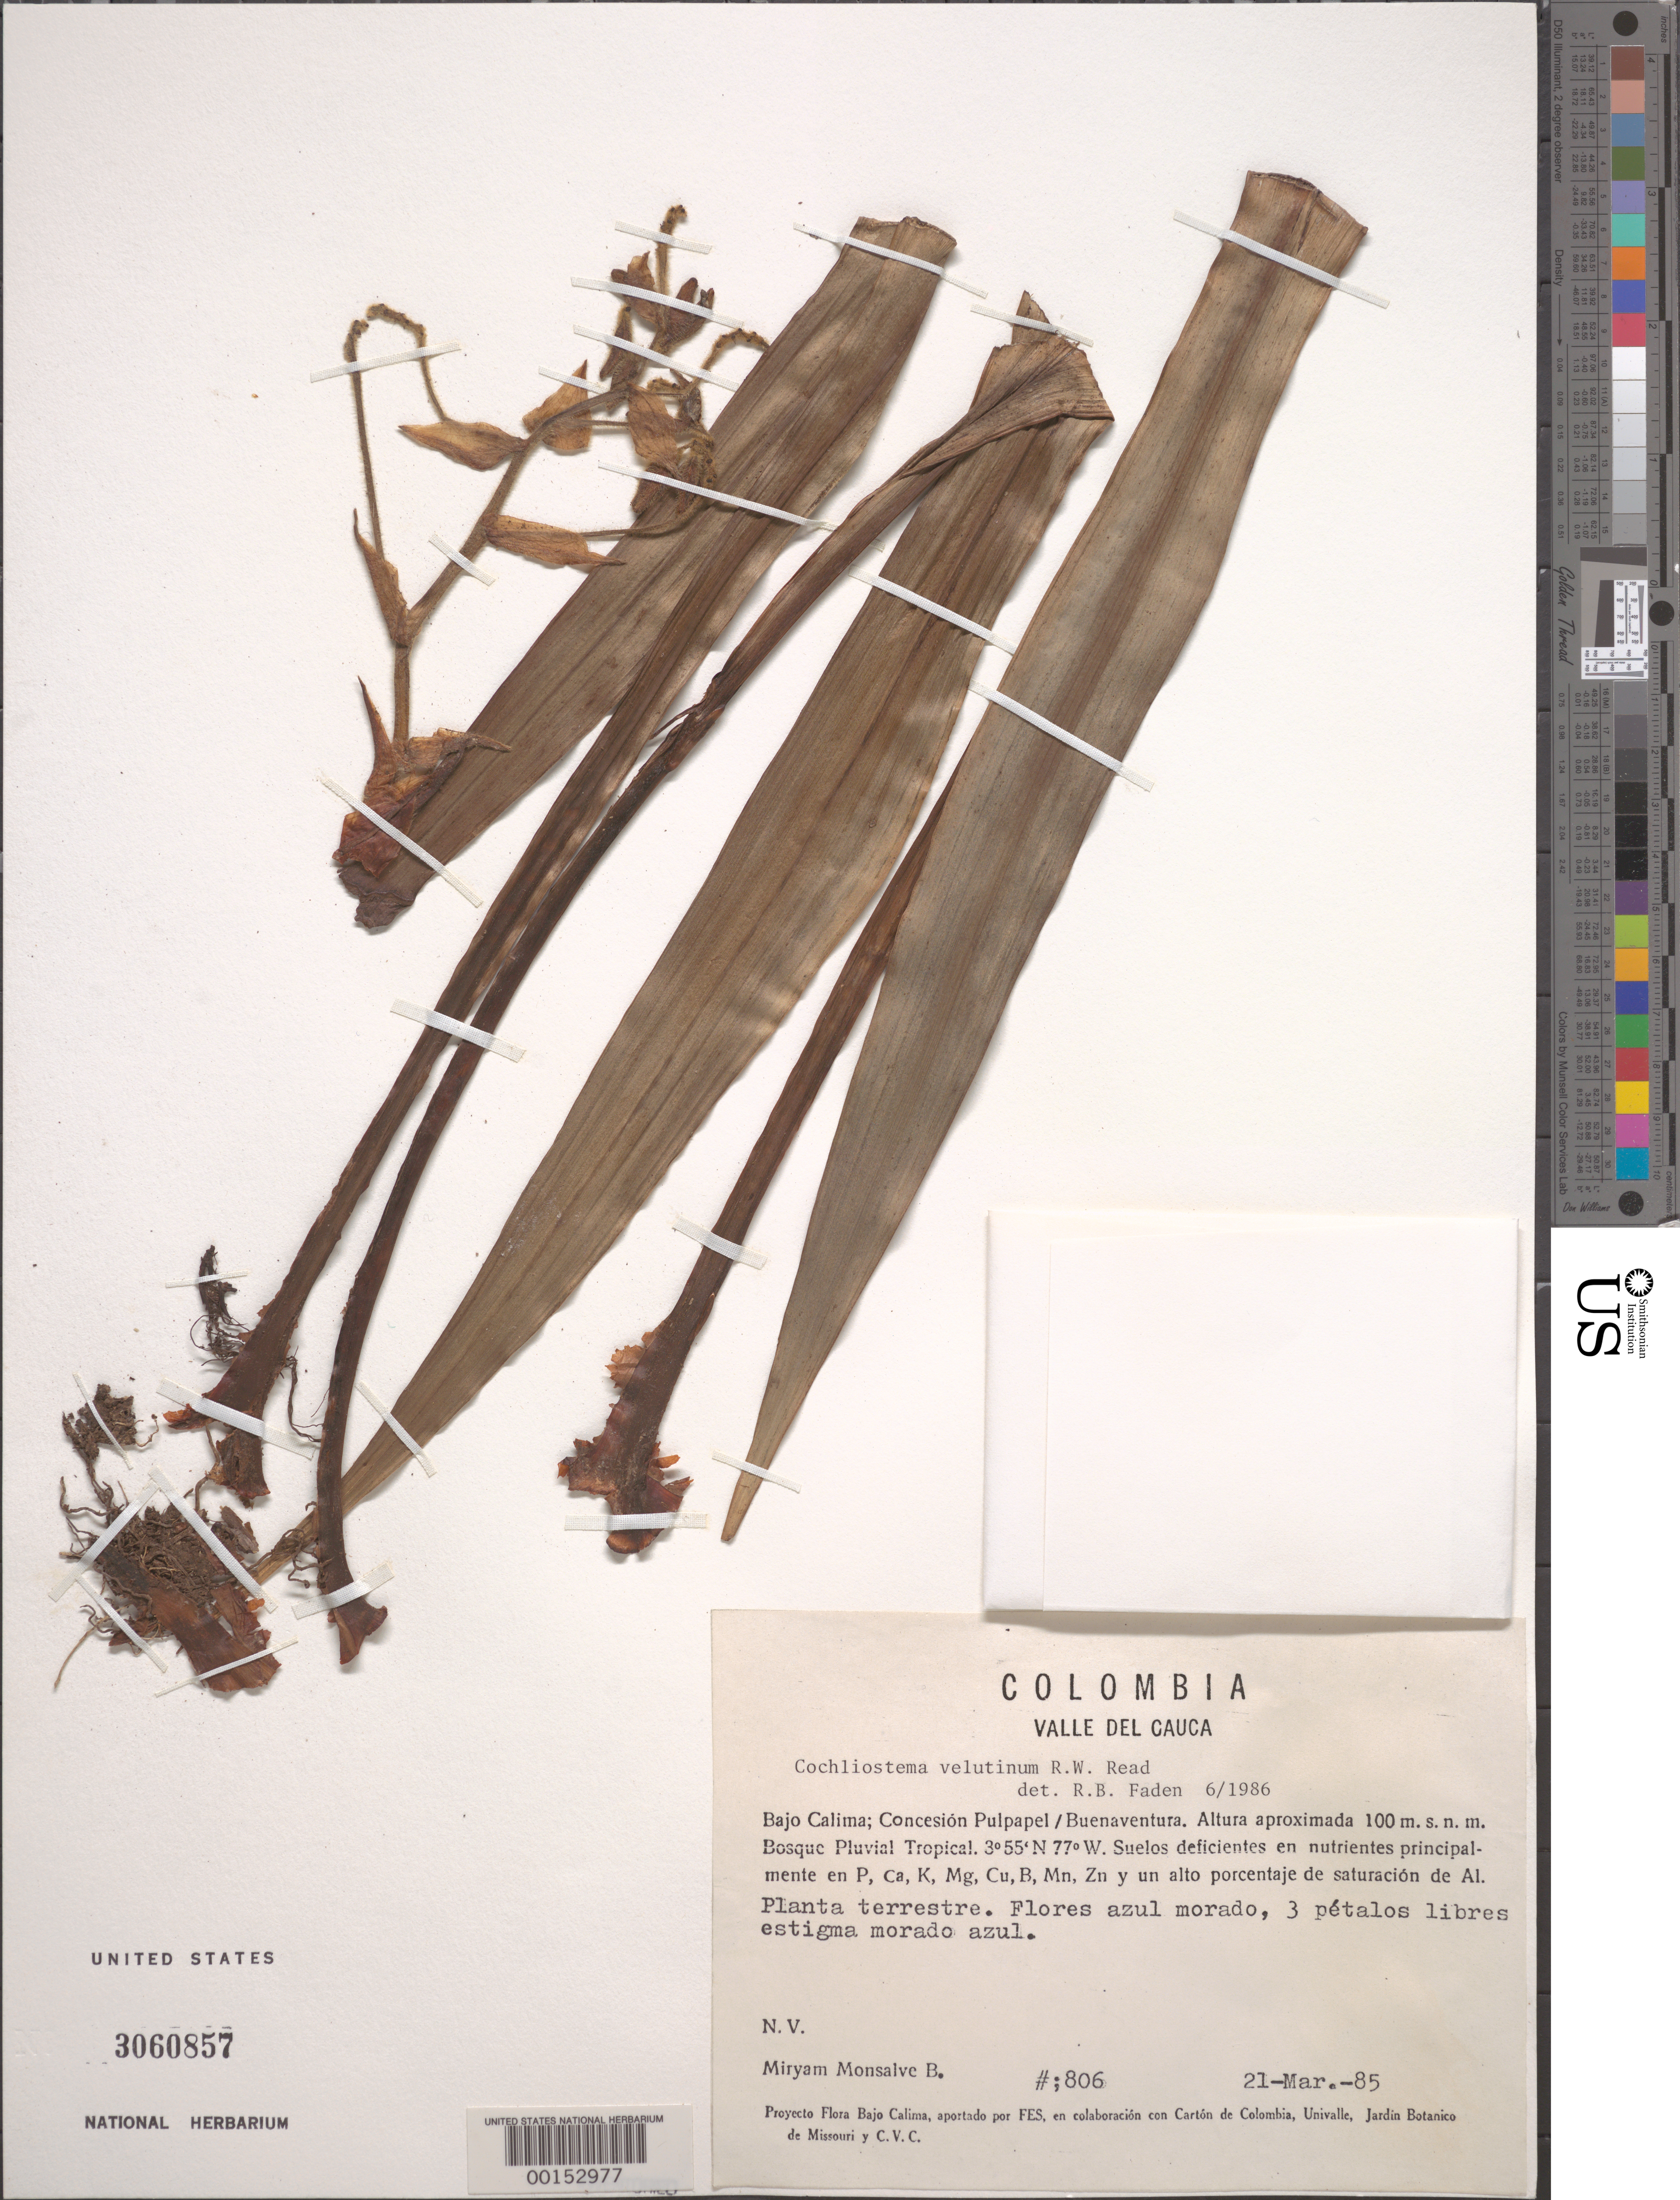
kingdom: Plantae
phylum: Tracheophyta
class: Liliopsida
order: Commelinales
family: Commelinaceae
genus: Cochliostema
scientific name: Cochliostema velutinum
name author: Read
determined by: Faden, Robert B., (US), Smithsonian Institution - National Museum of Natural History (UNITED STATES)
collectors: M. Monsalve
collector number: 806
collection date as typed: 21 Mar 1985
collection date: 1985-03-21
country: Colombia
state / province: Valle del Cauca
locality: Bajo Calima, Concesion Buena Ventura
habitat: Pluvial tropical forest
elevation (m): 100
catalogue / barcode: US 3060857